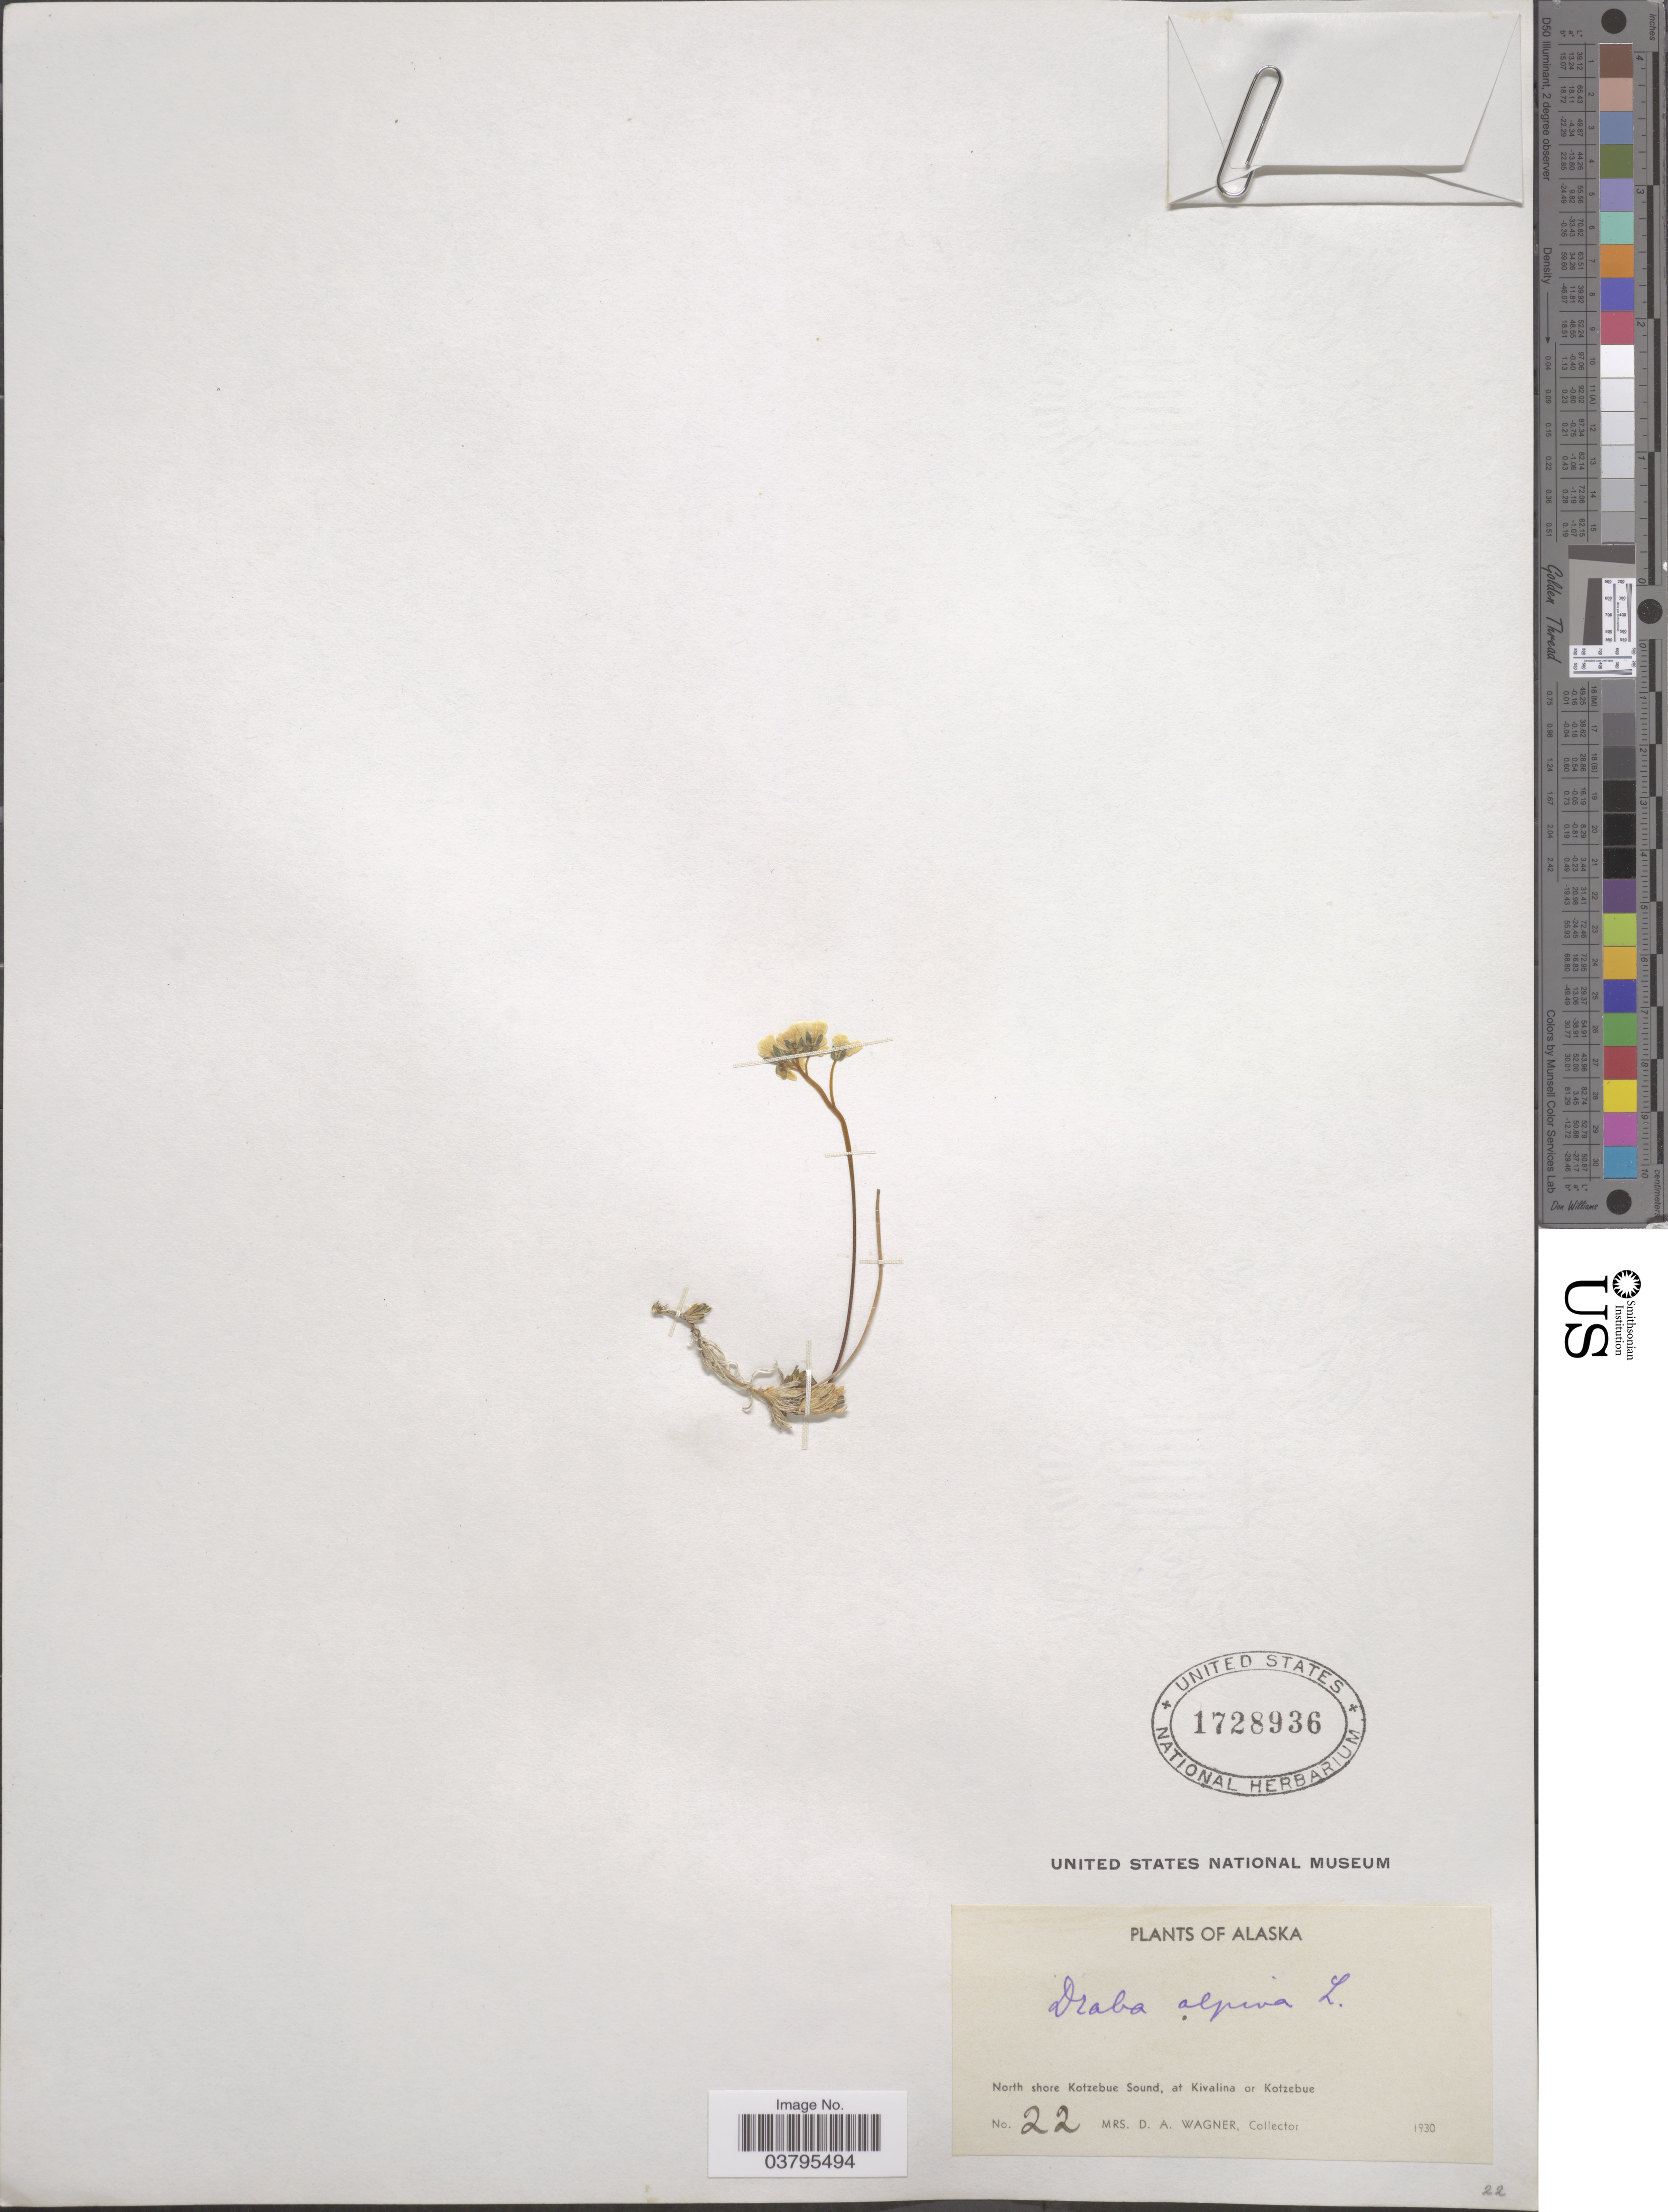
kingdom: Plantae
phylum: Tracheophyta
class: Magnoliopsida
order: Brassicales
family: Brassicaceae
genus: Draba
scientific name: Draba alpina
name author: L.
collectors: D. Wagner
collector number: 22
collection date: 1930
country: United States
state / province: Alaska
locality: North shore Kotzebue Sound, at Kivalina or Kotzebue.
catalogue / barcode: US 1728936